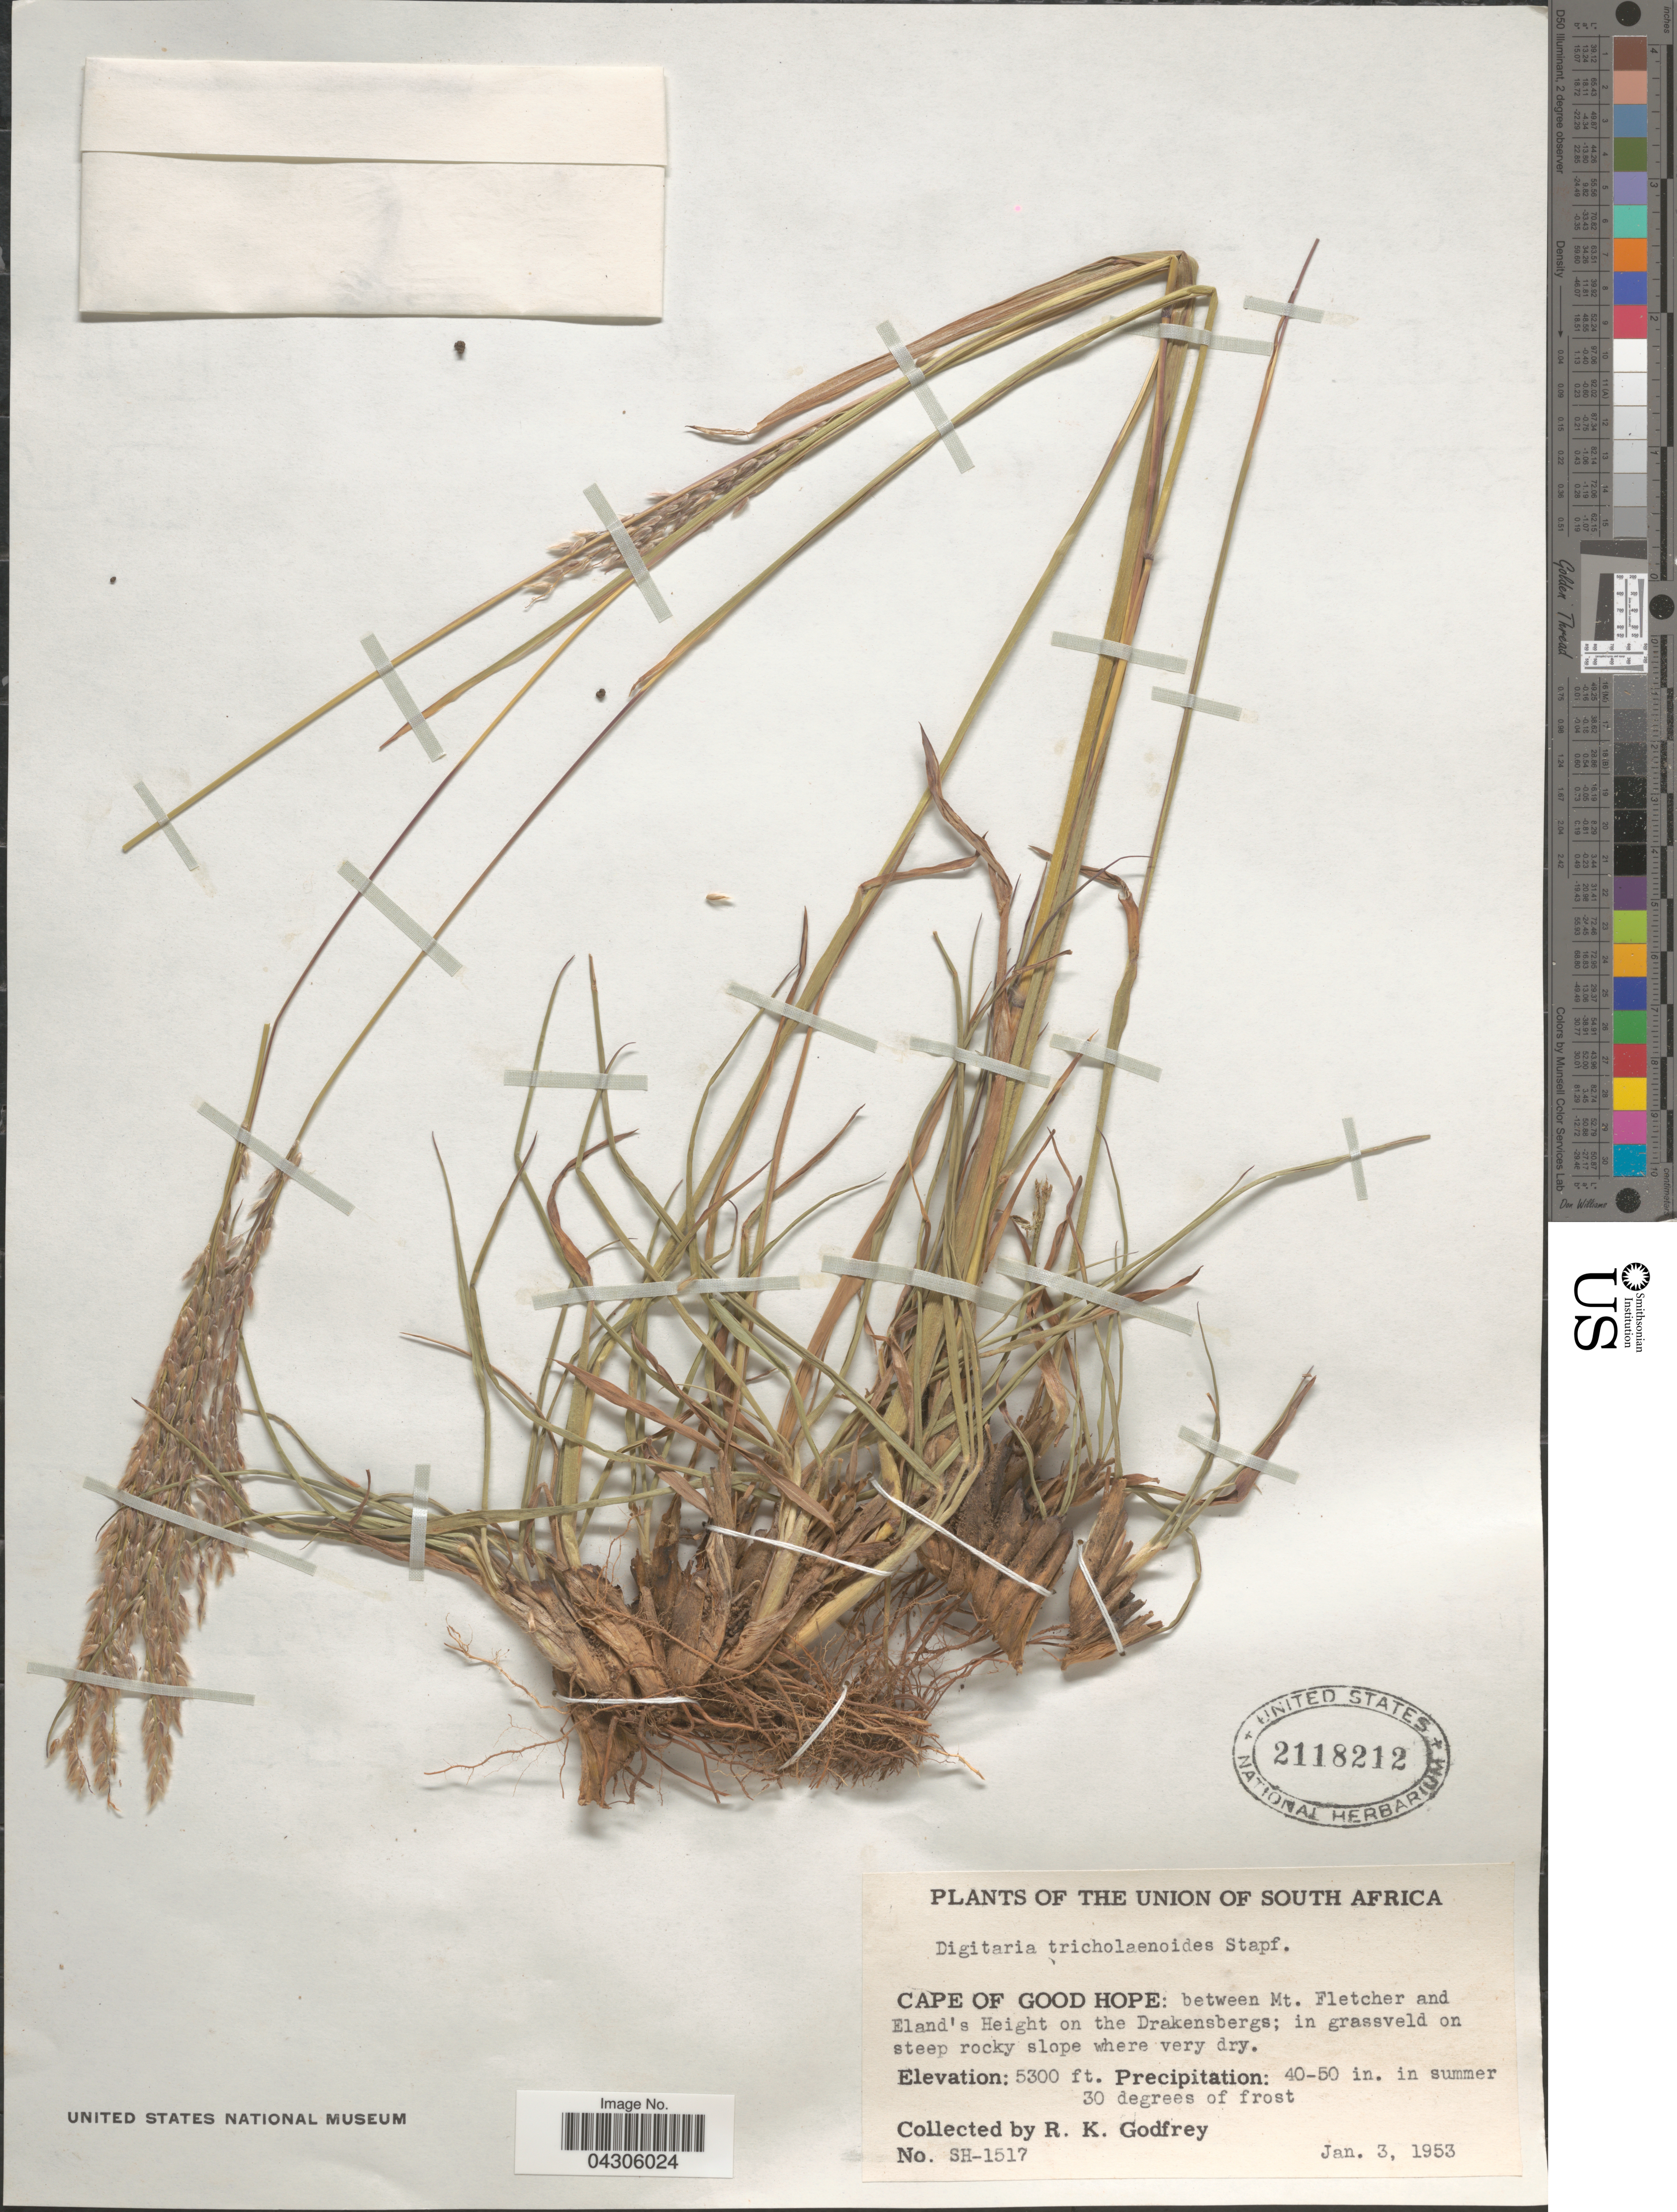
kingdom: Plantae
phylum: Tracheophyta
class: Liliopsida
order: Poales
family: Poaceae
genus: Digitaria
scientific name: Digitaria tricholaenoides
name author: Stapf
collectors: R. K. Godfrey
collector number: SH-1517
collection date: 1953-01-03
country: South Africa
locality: Union of South Africa. Cape of Good Hope: between Mt. Fletcher and Eland's Height on the Drakensbergs; in grassveld on steep rocky slope where very dry.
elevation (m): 1615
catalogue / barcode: US 2118212